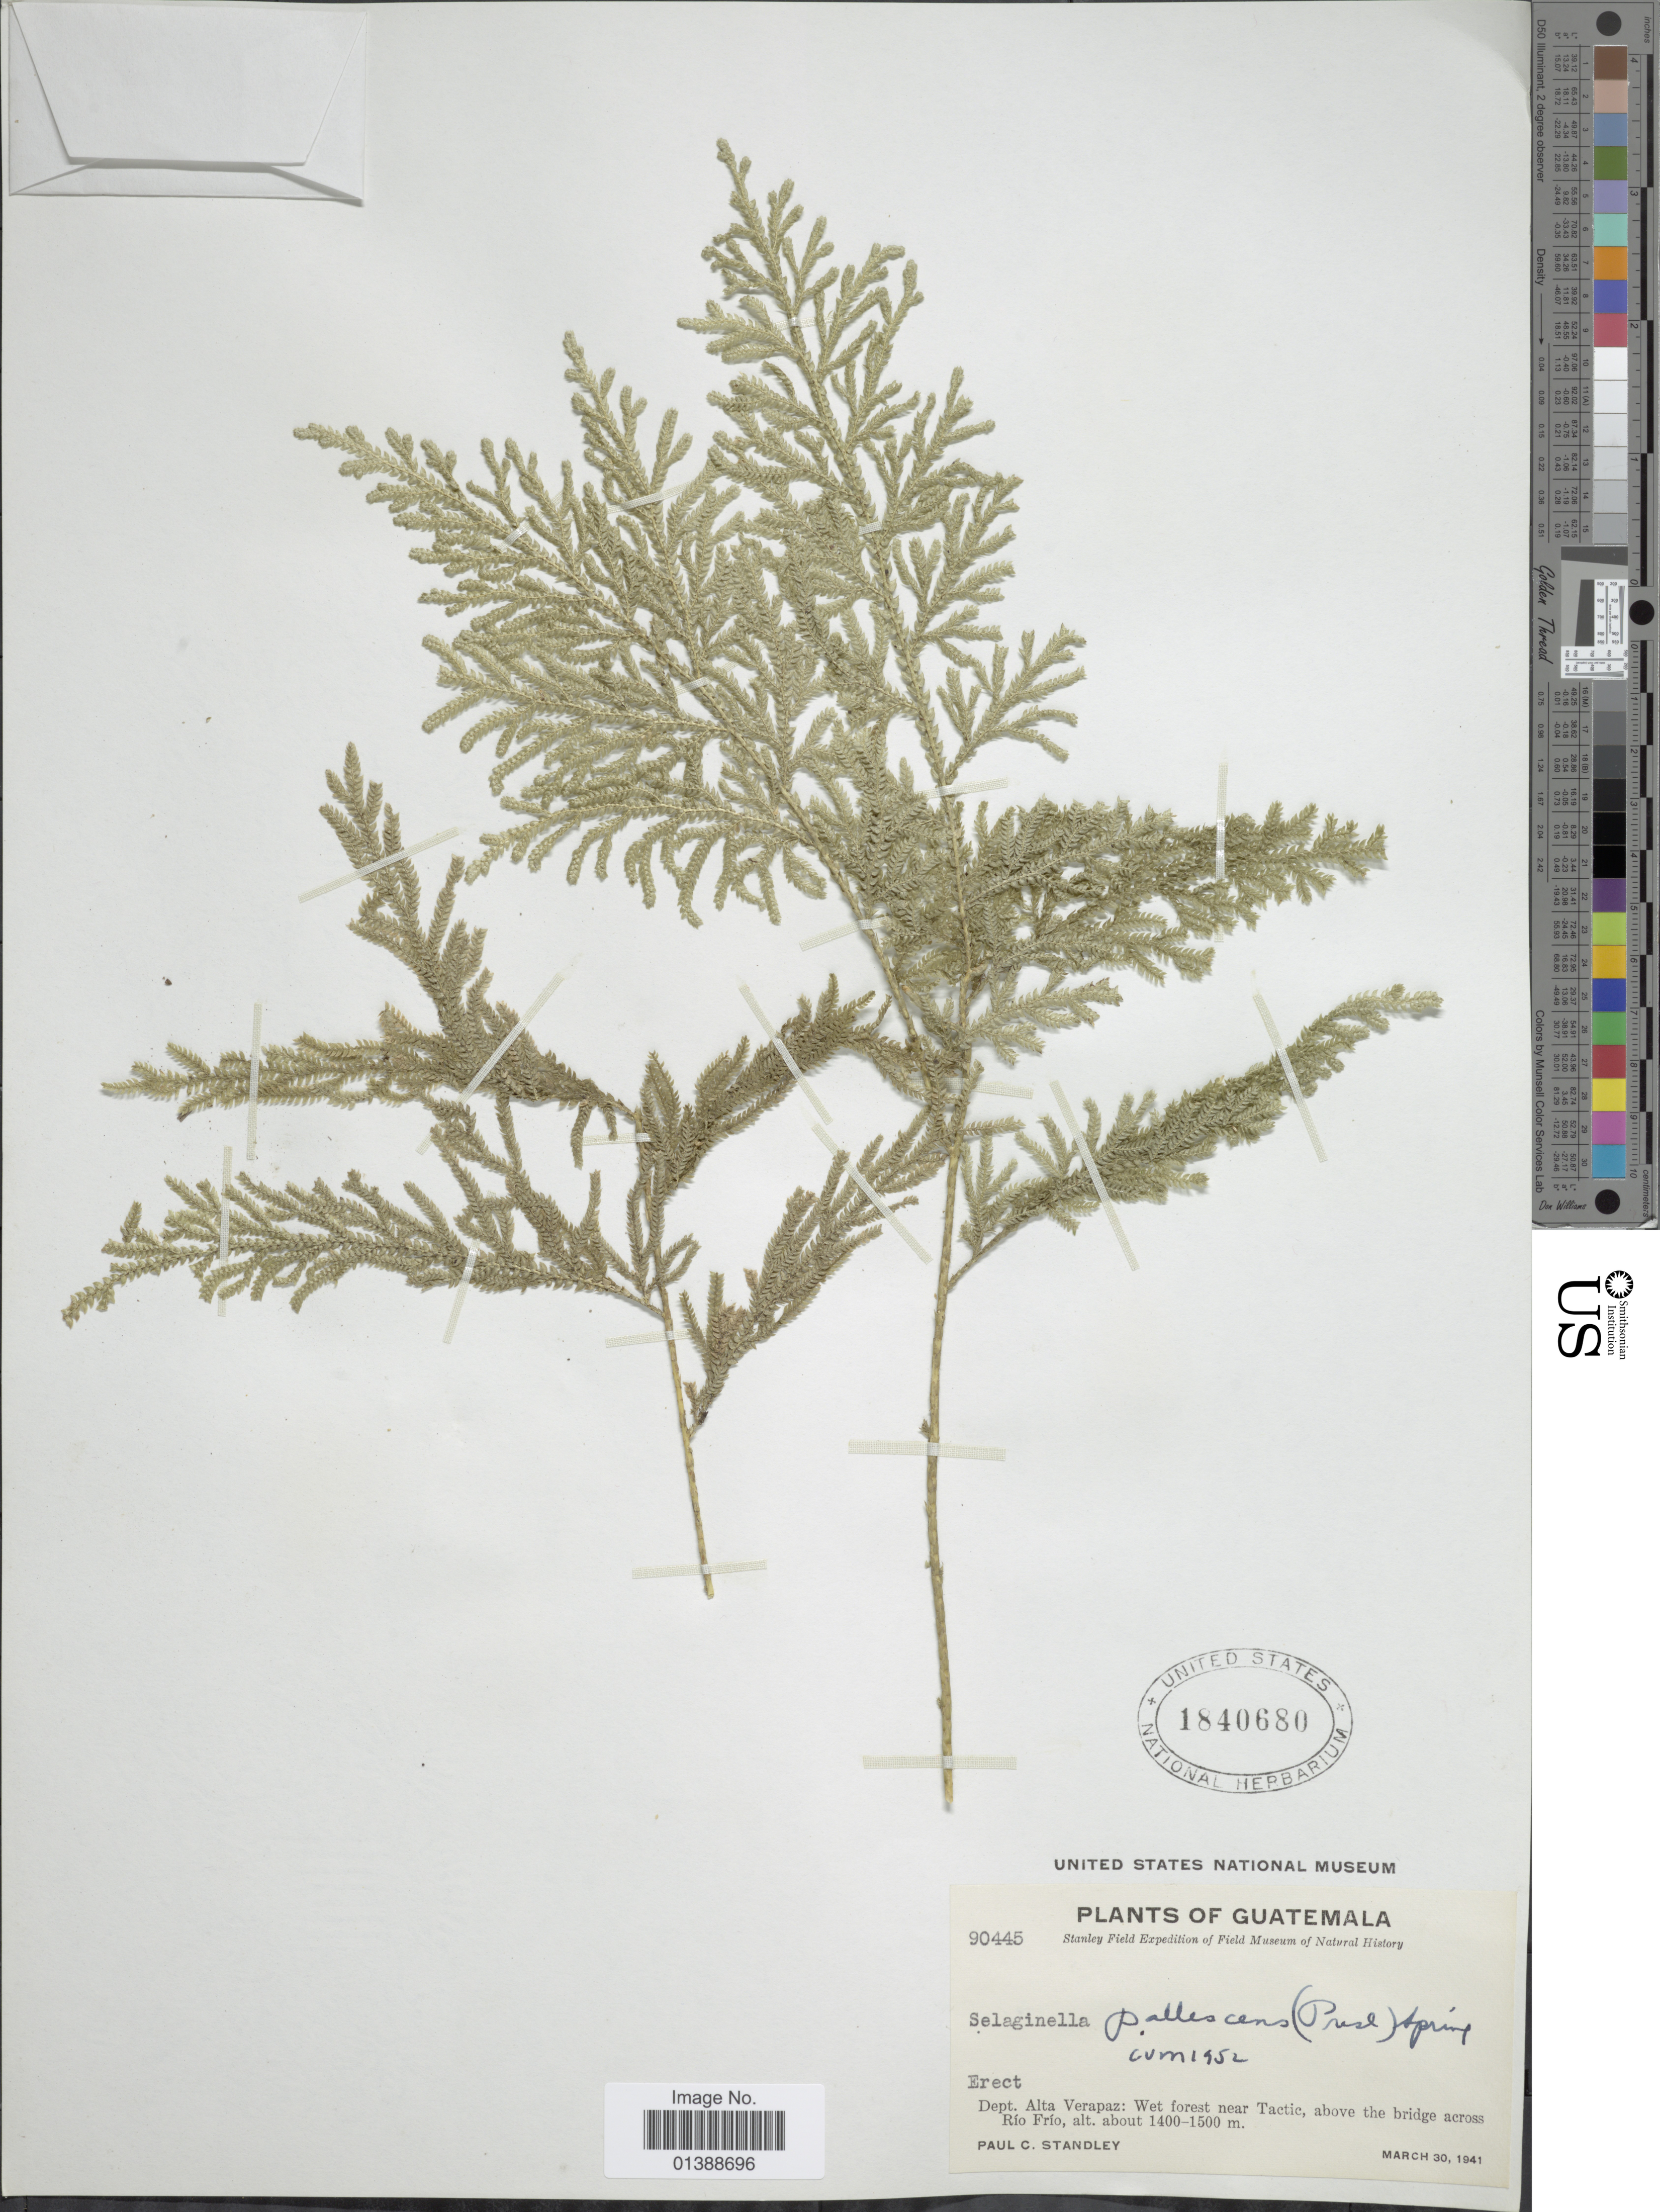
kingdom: Plantae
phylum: Tracheophyta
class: Lycopodiopsida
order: Selaginellales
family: Selaginellaceae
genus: Selaginella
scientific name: Selaginella pallescens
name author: (C. Presl) Spring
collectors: P. C. Standley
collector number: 90445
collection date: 1941-03-30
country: Guatemala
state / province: Alta Verapaz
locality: Wet forest near Tactic, above the bridge across Río Frío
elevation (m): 1400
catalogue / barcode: US 1840680